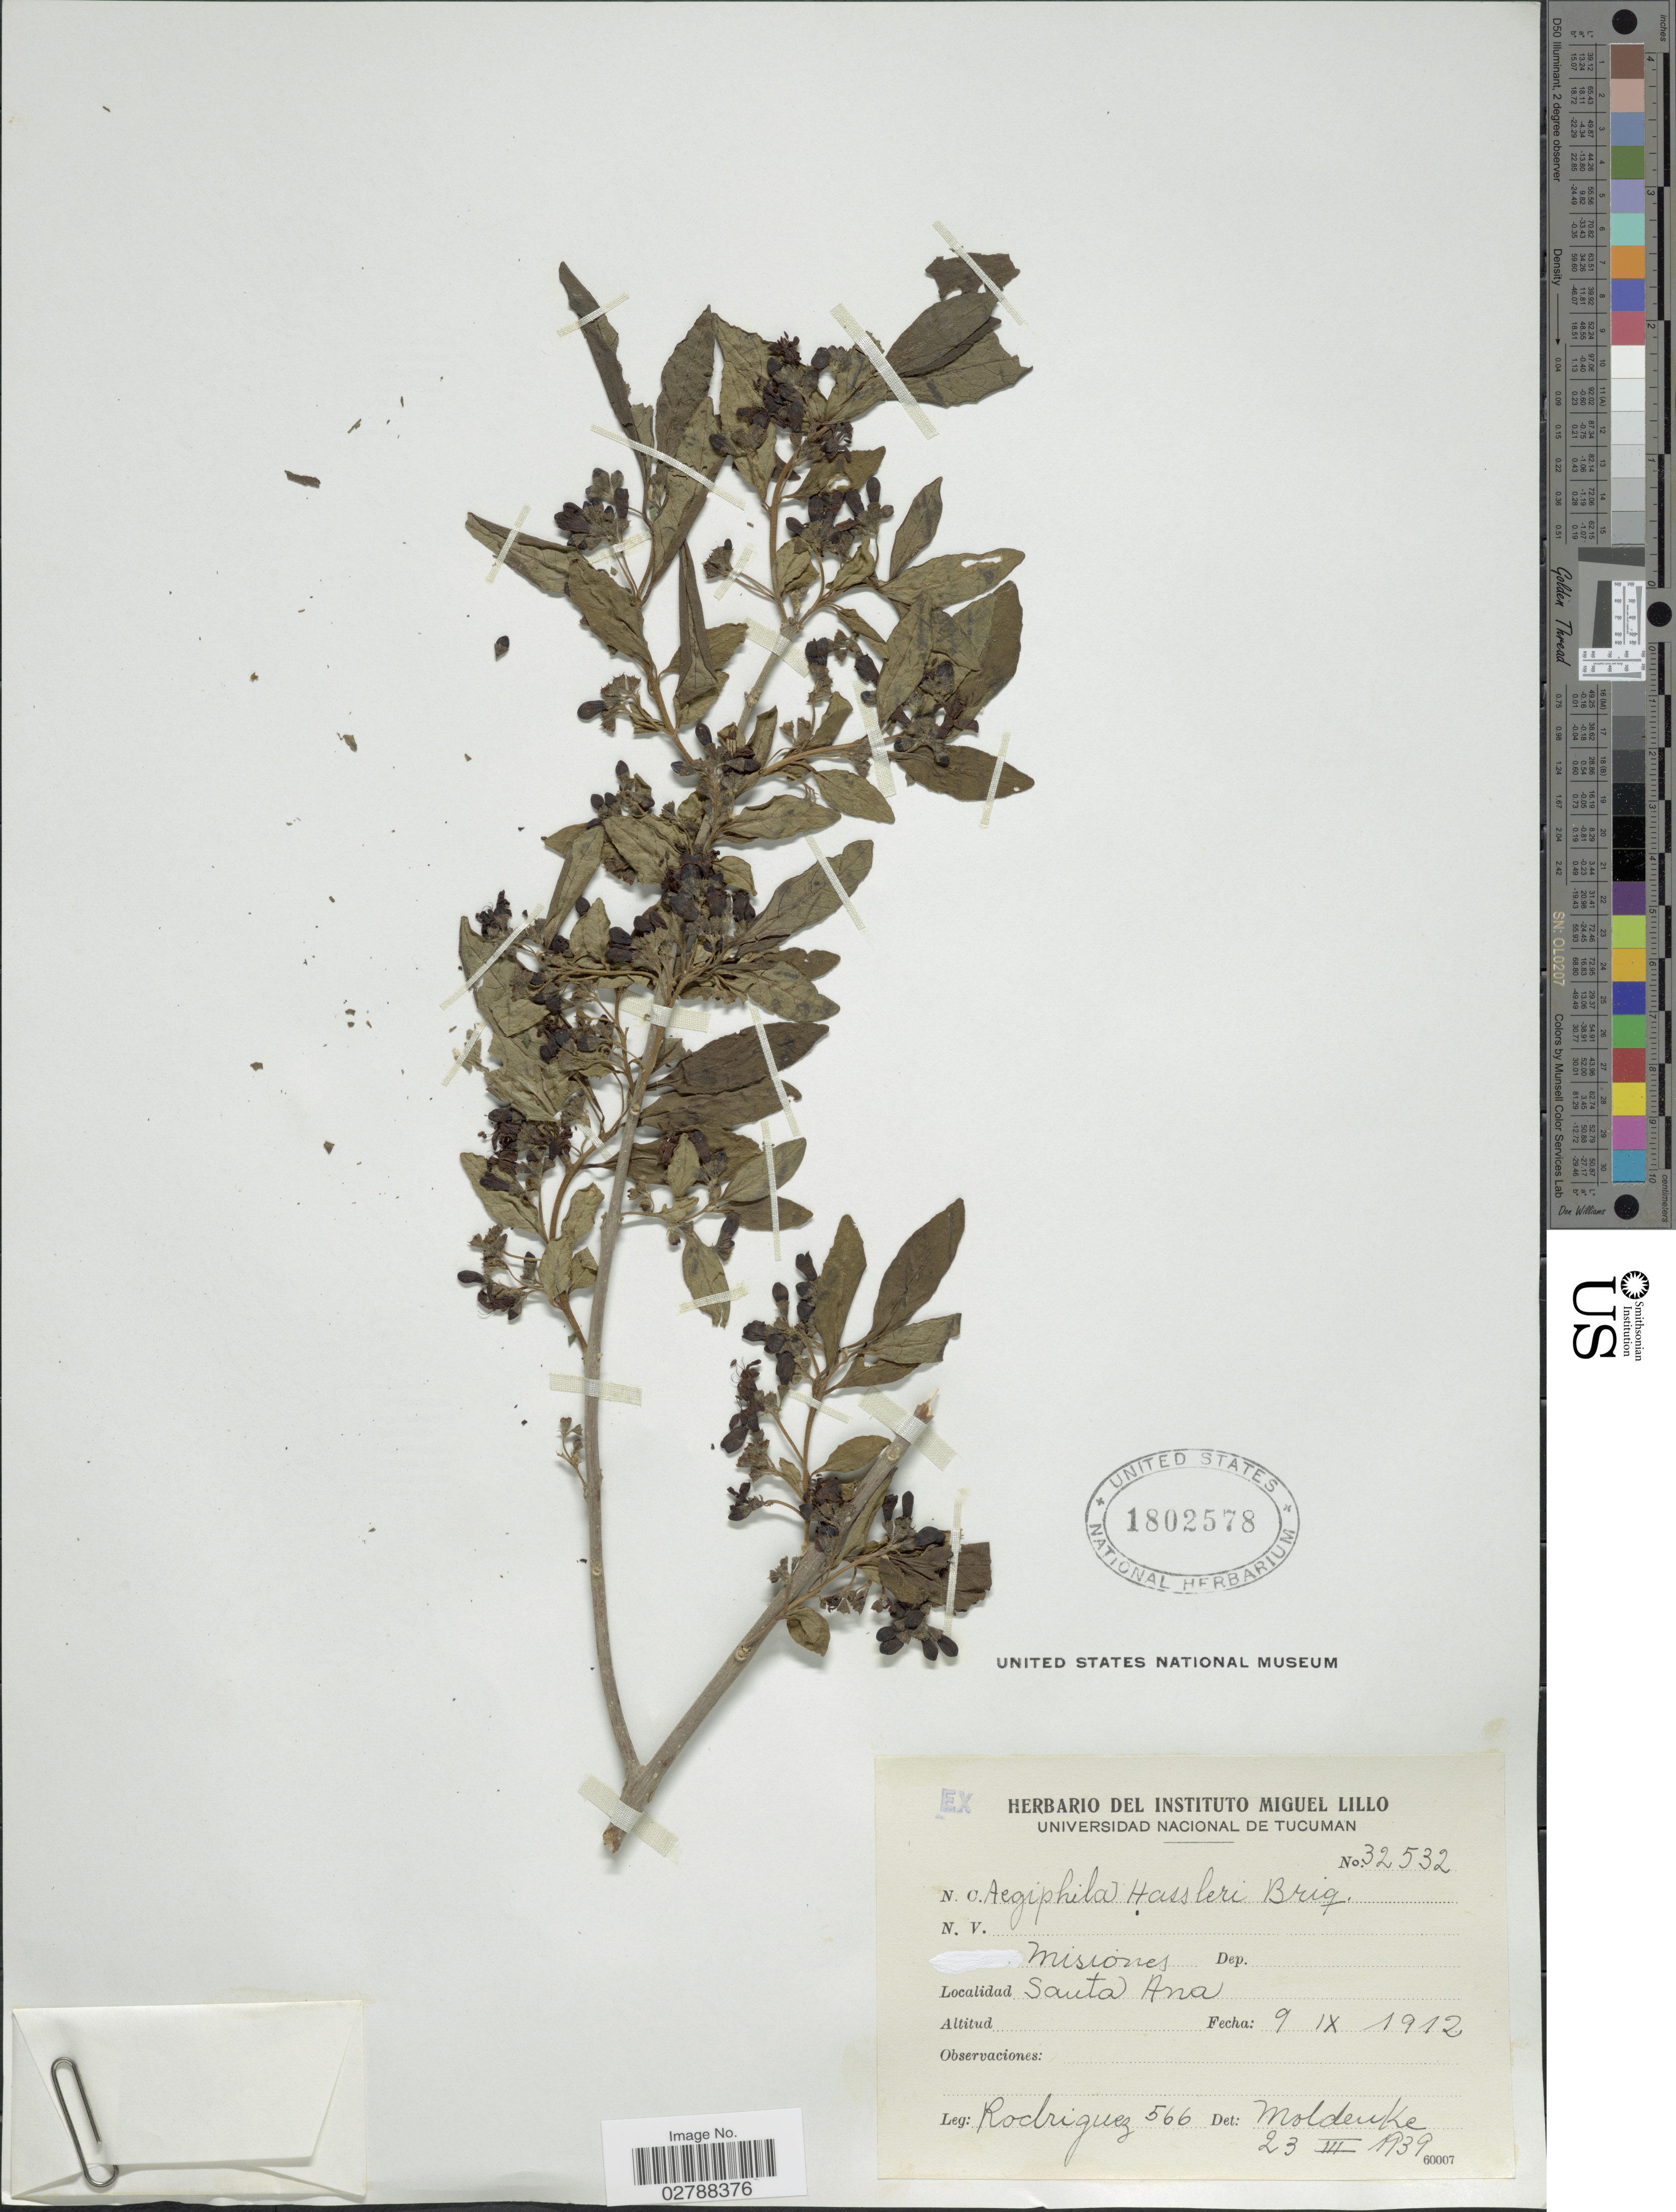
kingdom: Plantae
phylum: Tracheophyta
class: Magnoliopsida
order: Lamiales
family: Lamiaceae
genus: Aegiphila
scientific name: Aegiphila brachiata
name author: Vell.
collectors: Rodriguez, --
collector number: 566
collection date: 1912-09-09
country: Argentina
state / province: Misiones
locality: Santa Ana.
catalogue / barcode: US 1802578